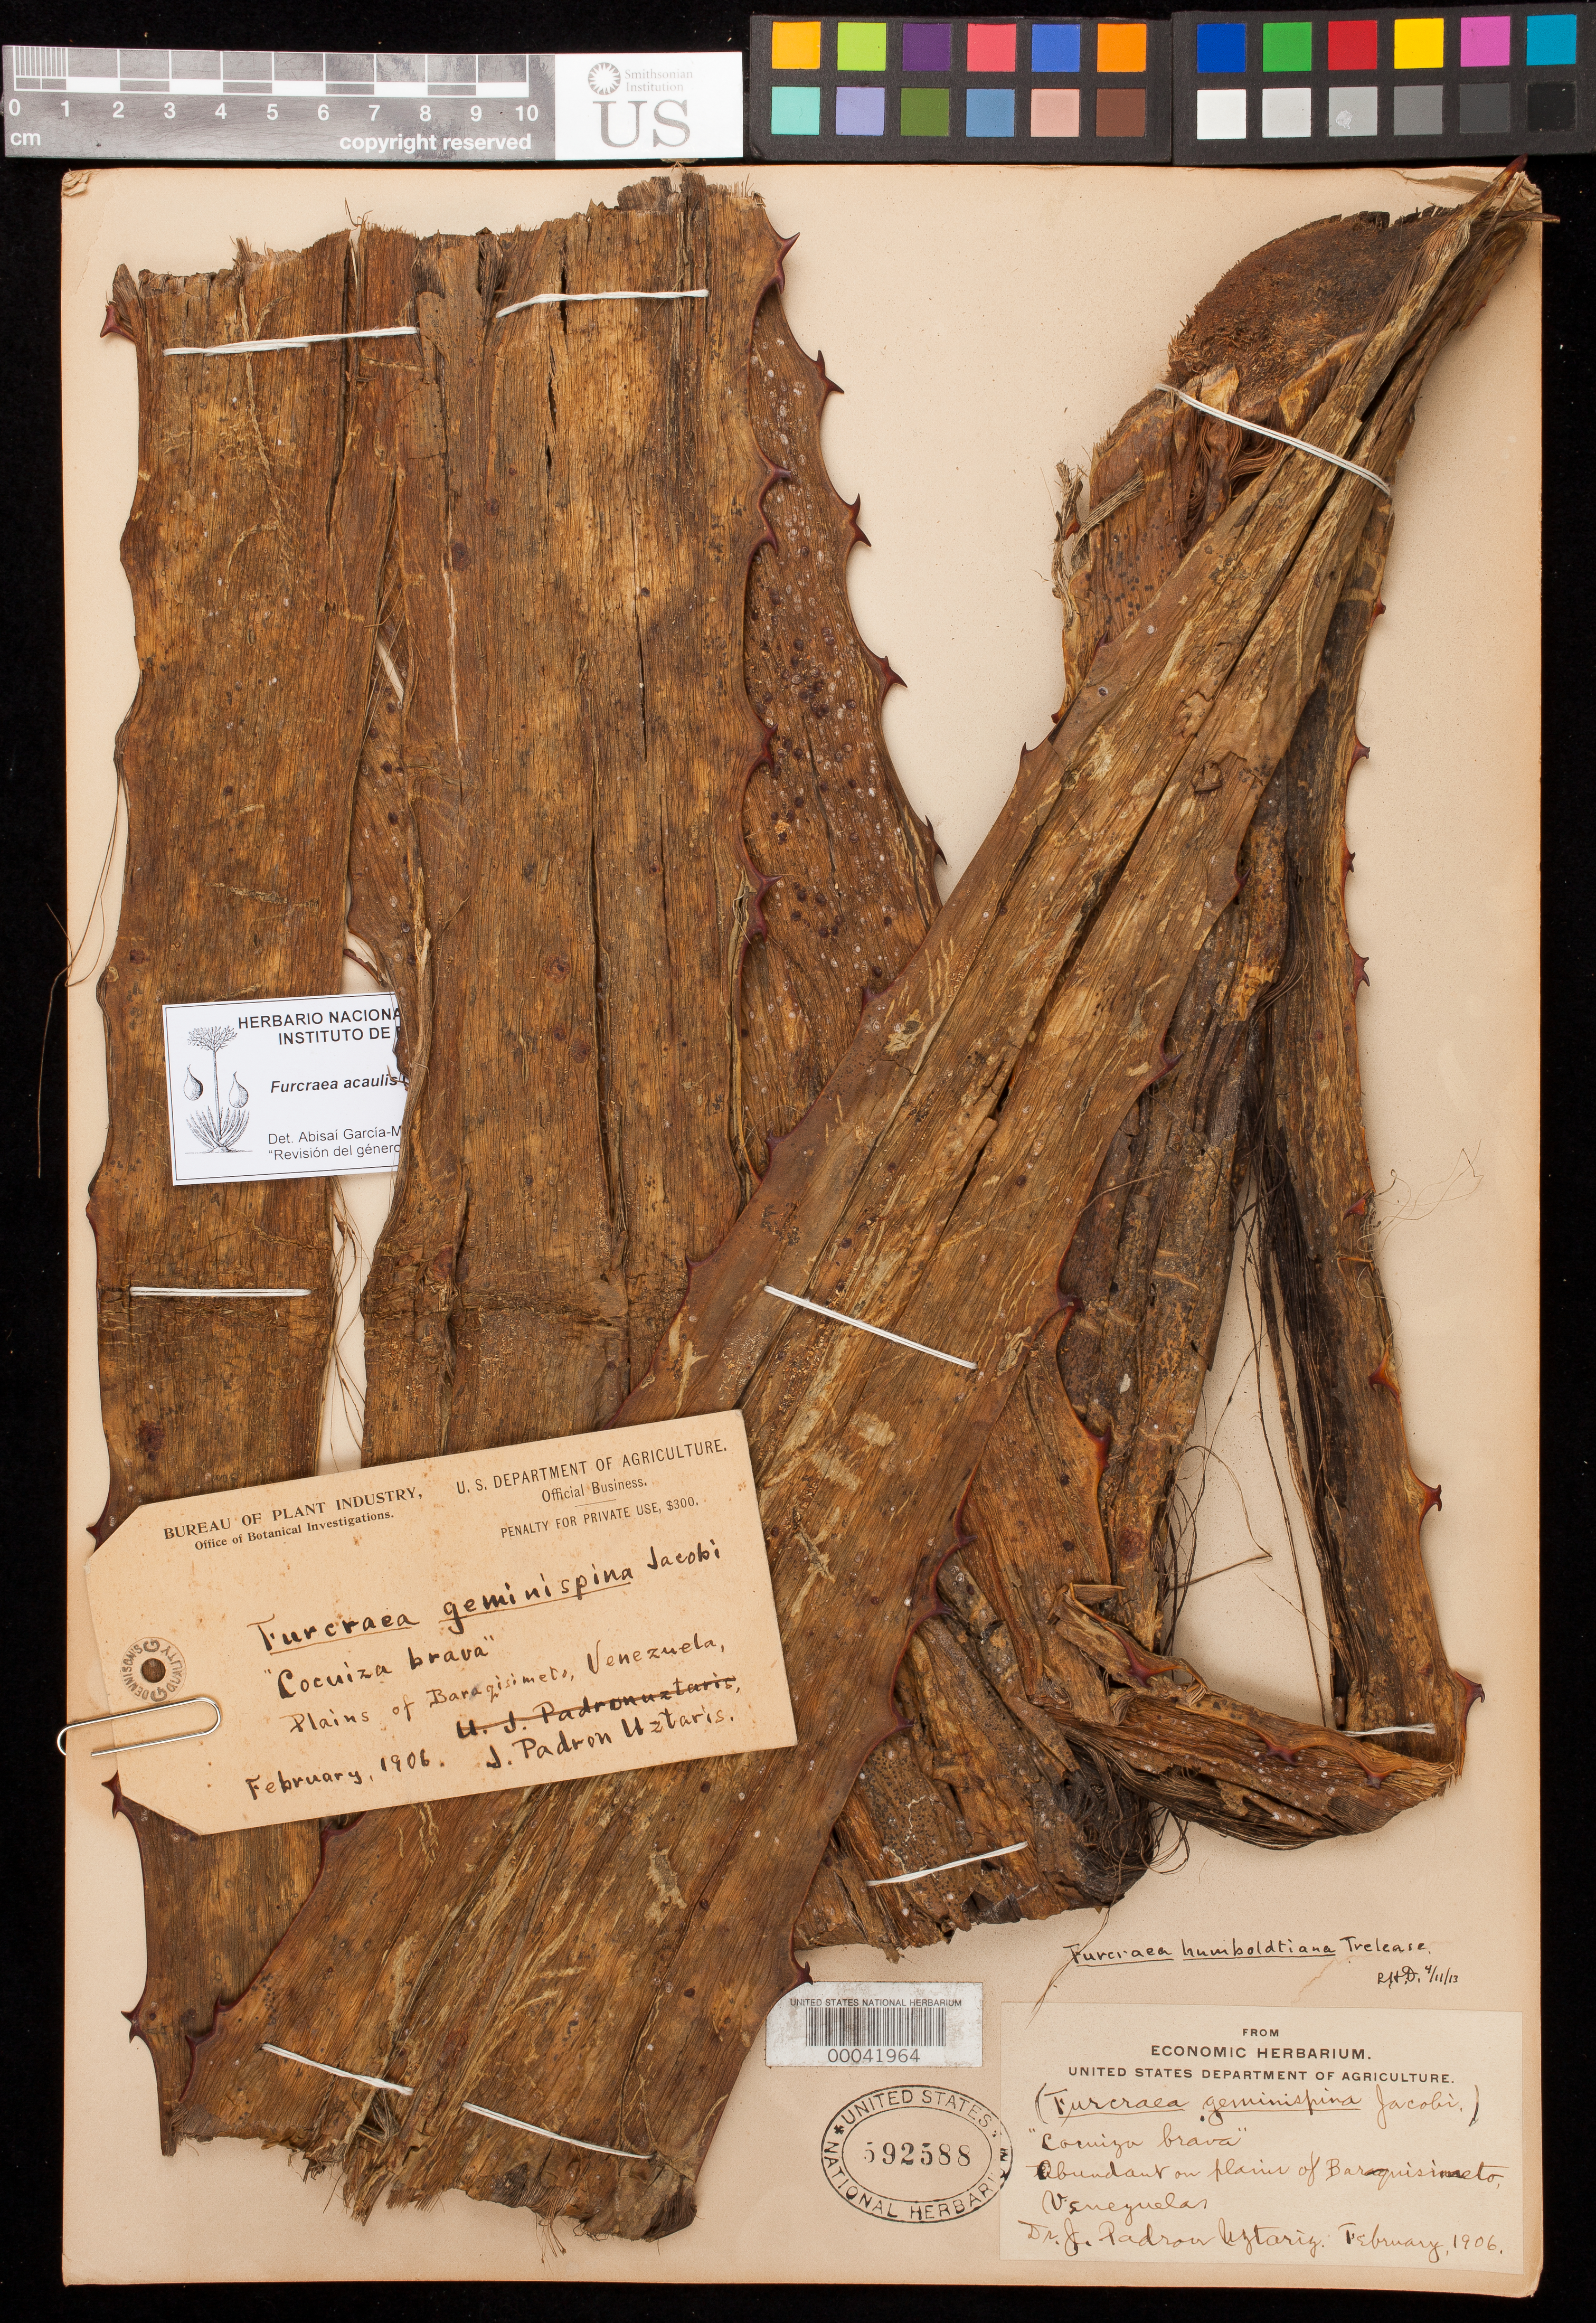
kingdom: Plantae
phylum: Tracheophyta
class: Liliopsida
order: Asparagales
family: Asparagaceae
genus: Furcraea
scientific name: Furcraea acaulis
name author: (Kunth) B. Ullrich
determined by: García-Mendoza, A.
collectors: J. Ustariz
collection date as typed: Feb 1906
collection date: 1906-02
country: Venezuela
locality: Near caracas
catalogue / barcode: US 592588